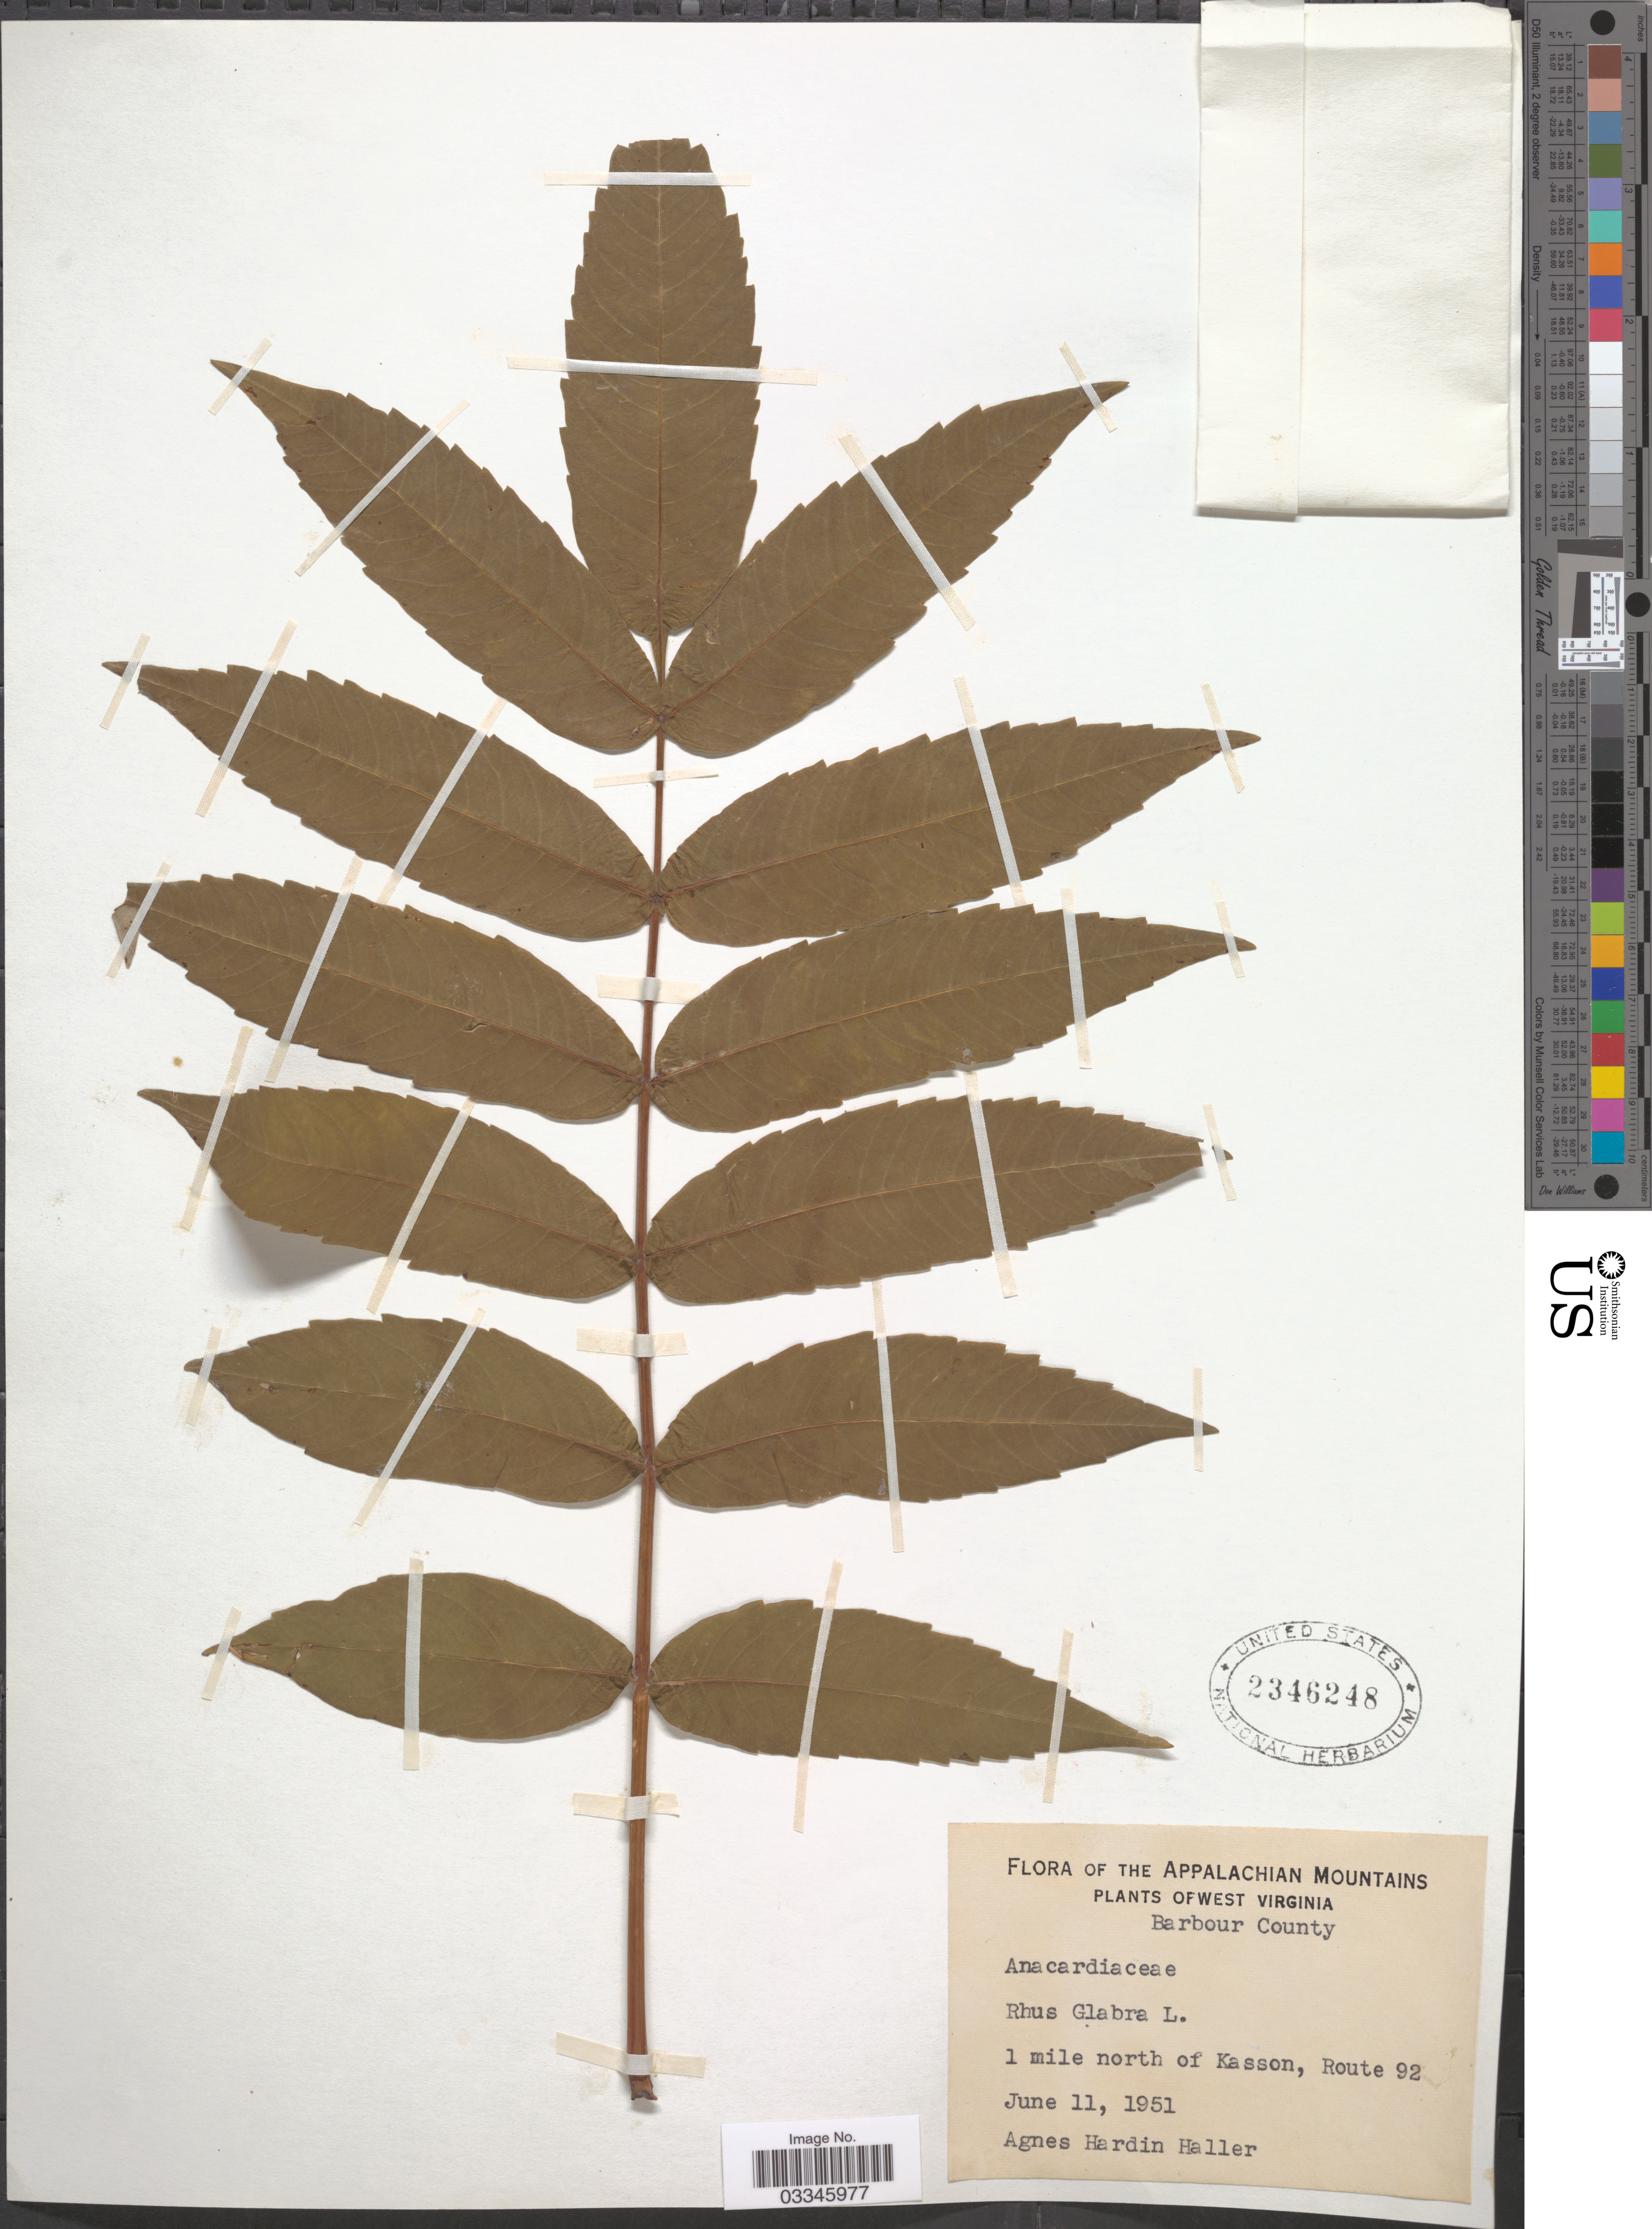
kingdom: Plantae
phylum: Tracheophyta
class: Magnoliopsida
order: Sapindales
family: Anacardiaceae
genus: Rhus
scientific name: Rhus glabra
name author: L.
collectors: A. Haller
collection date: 1951-06-11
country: United States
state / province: West Virginia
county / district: Barbour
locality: The Appalachian Mountains. Barbour County. 1 mile north of Kasson, Route 92.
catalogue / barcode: US 2346248